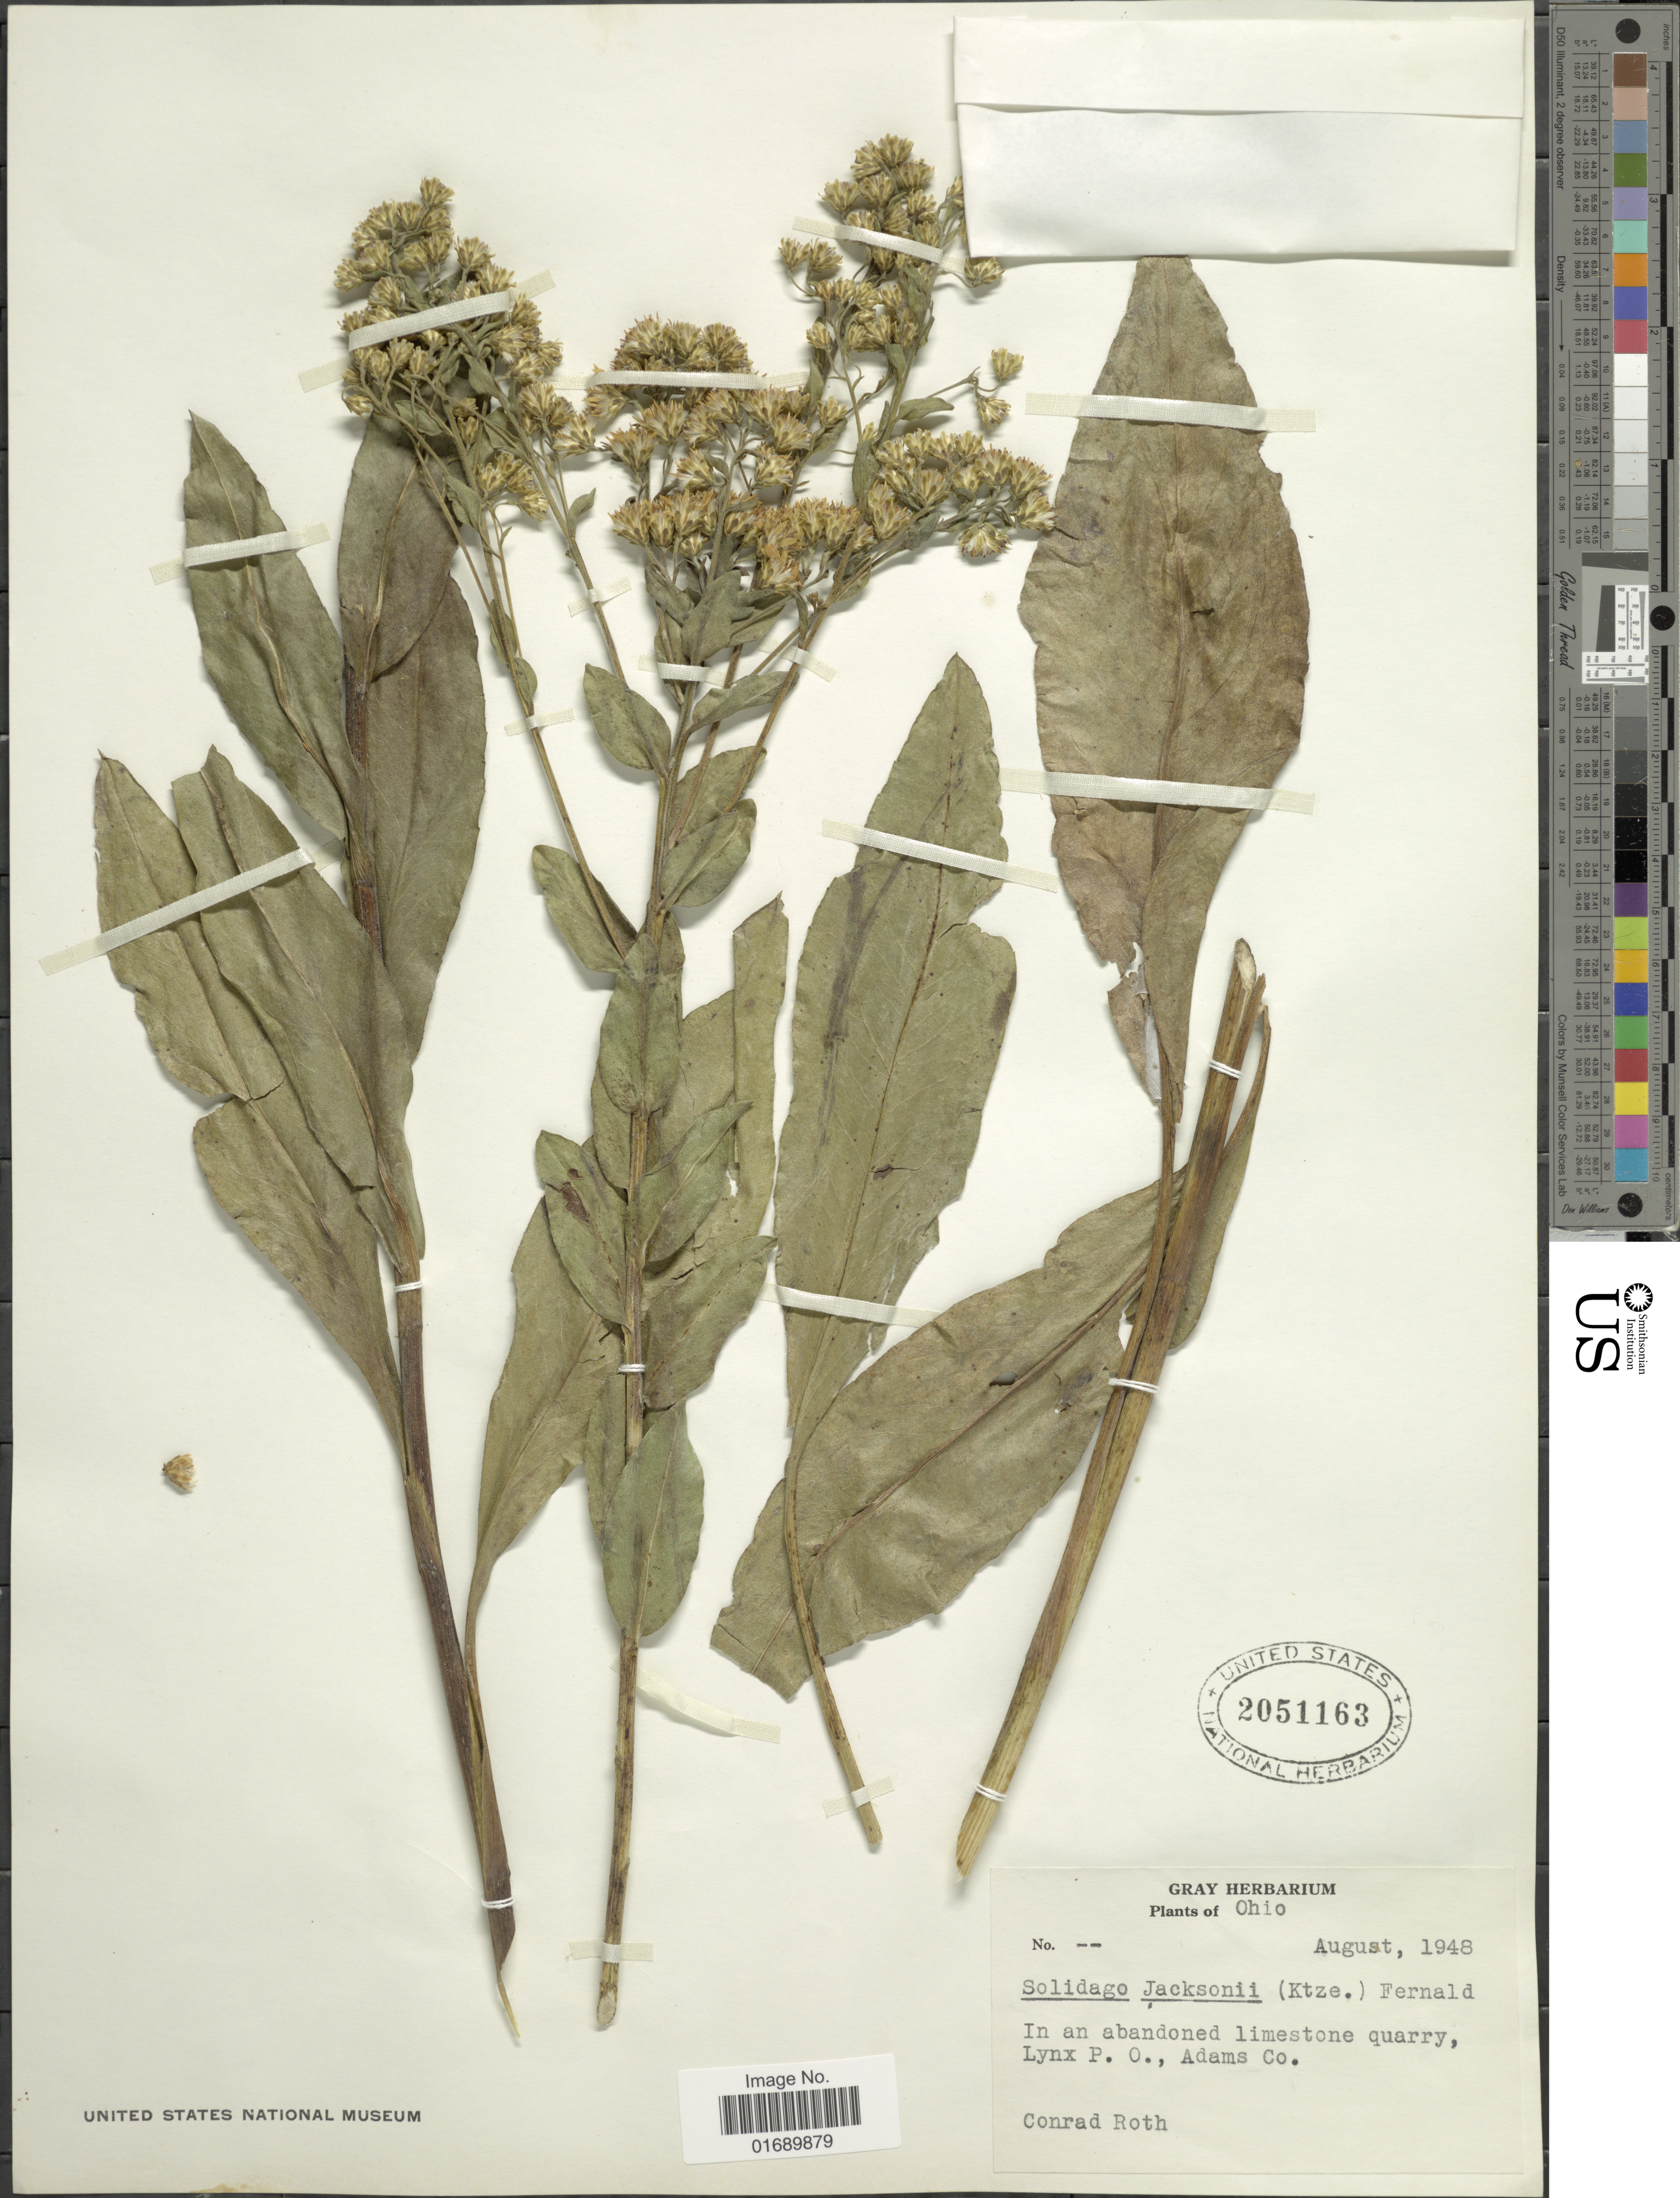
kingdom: Plantae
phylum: Tracheophyta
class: Magnoliopsida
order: Asterales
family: Asteraceae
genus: Solidago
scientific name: Solidago rigida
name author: L.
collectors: C. Roth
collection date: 1948-08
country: United States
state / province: Ohio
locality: In ab abandoned limestone quarry, Lynx P.O., Adams Co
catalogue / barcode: US 2051163